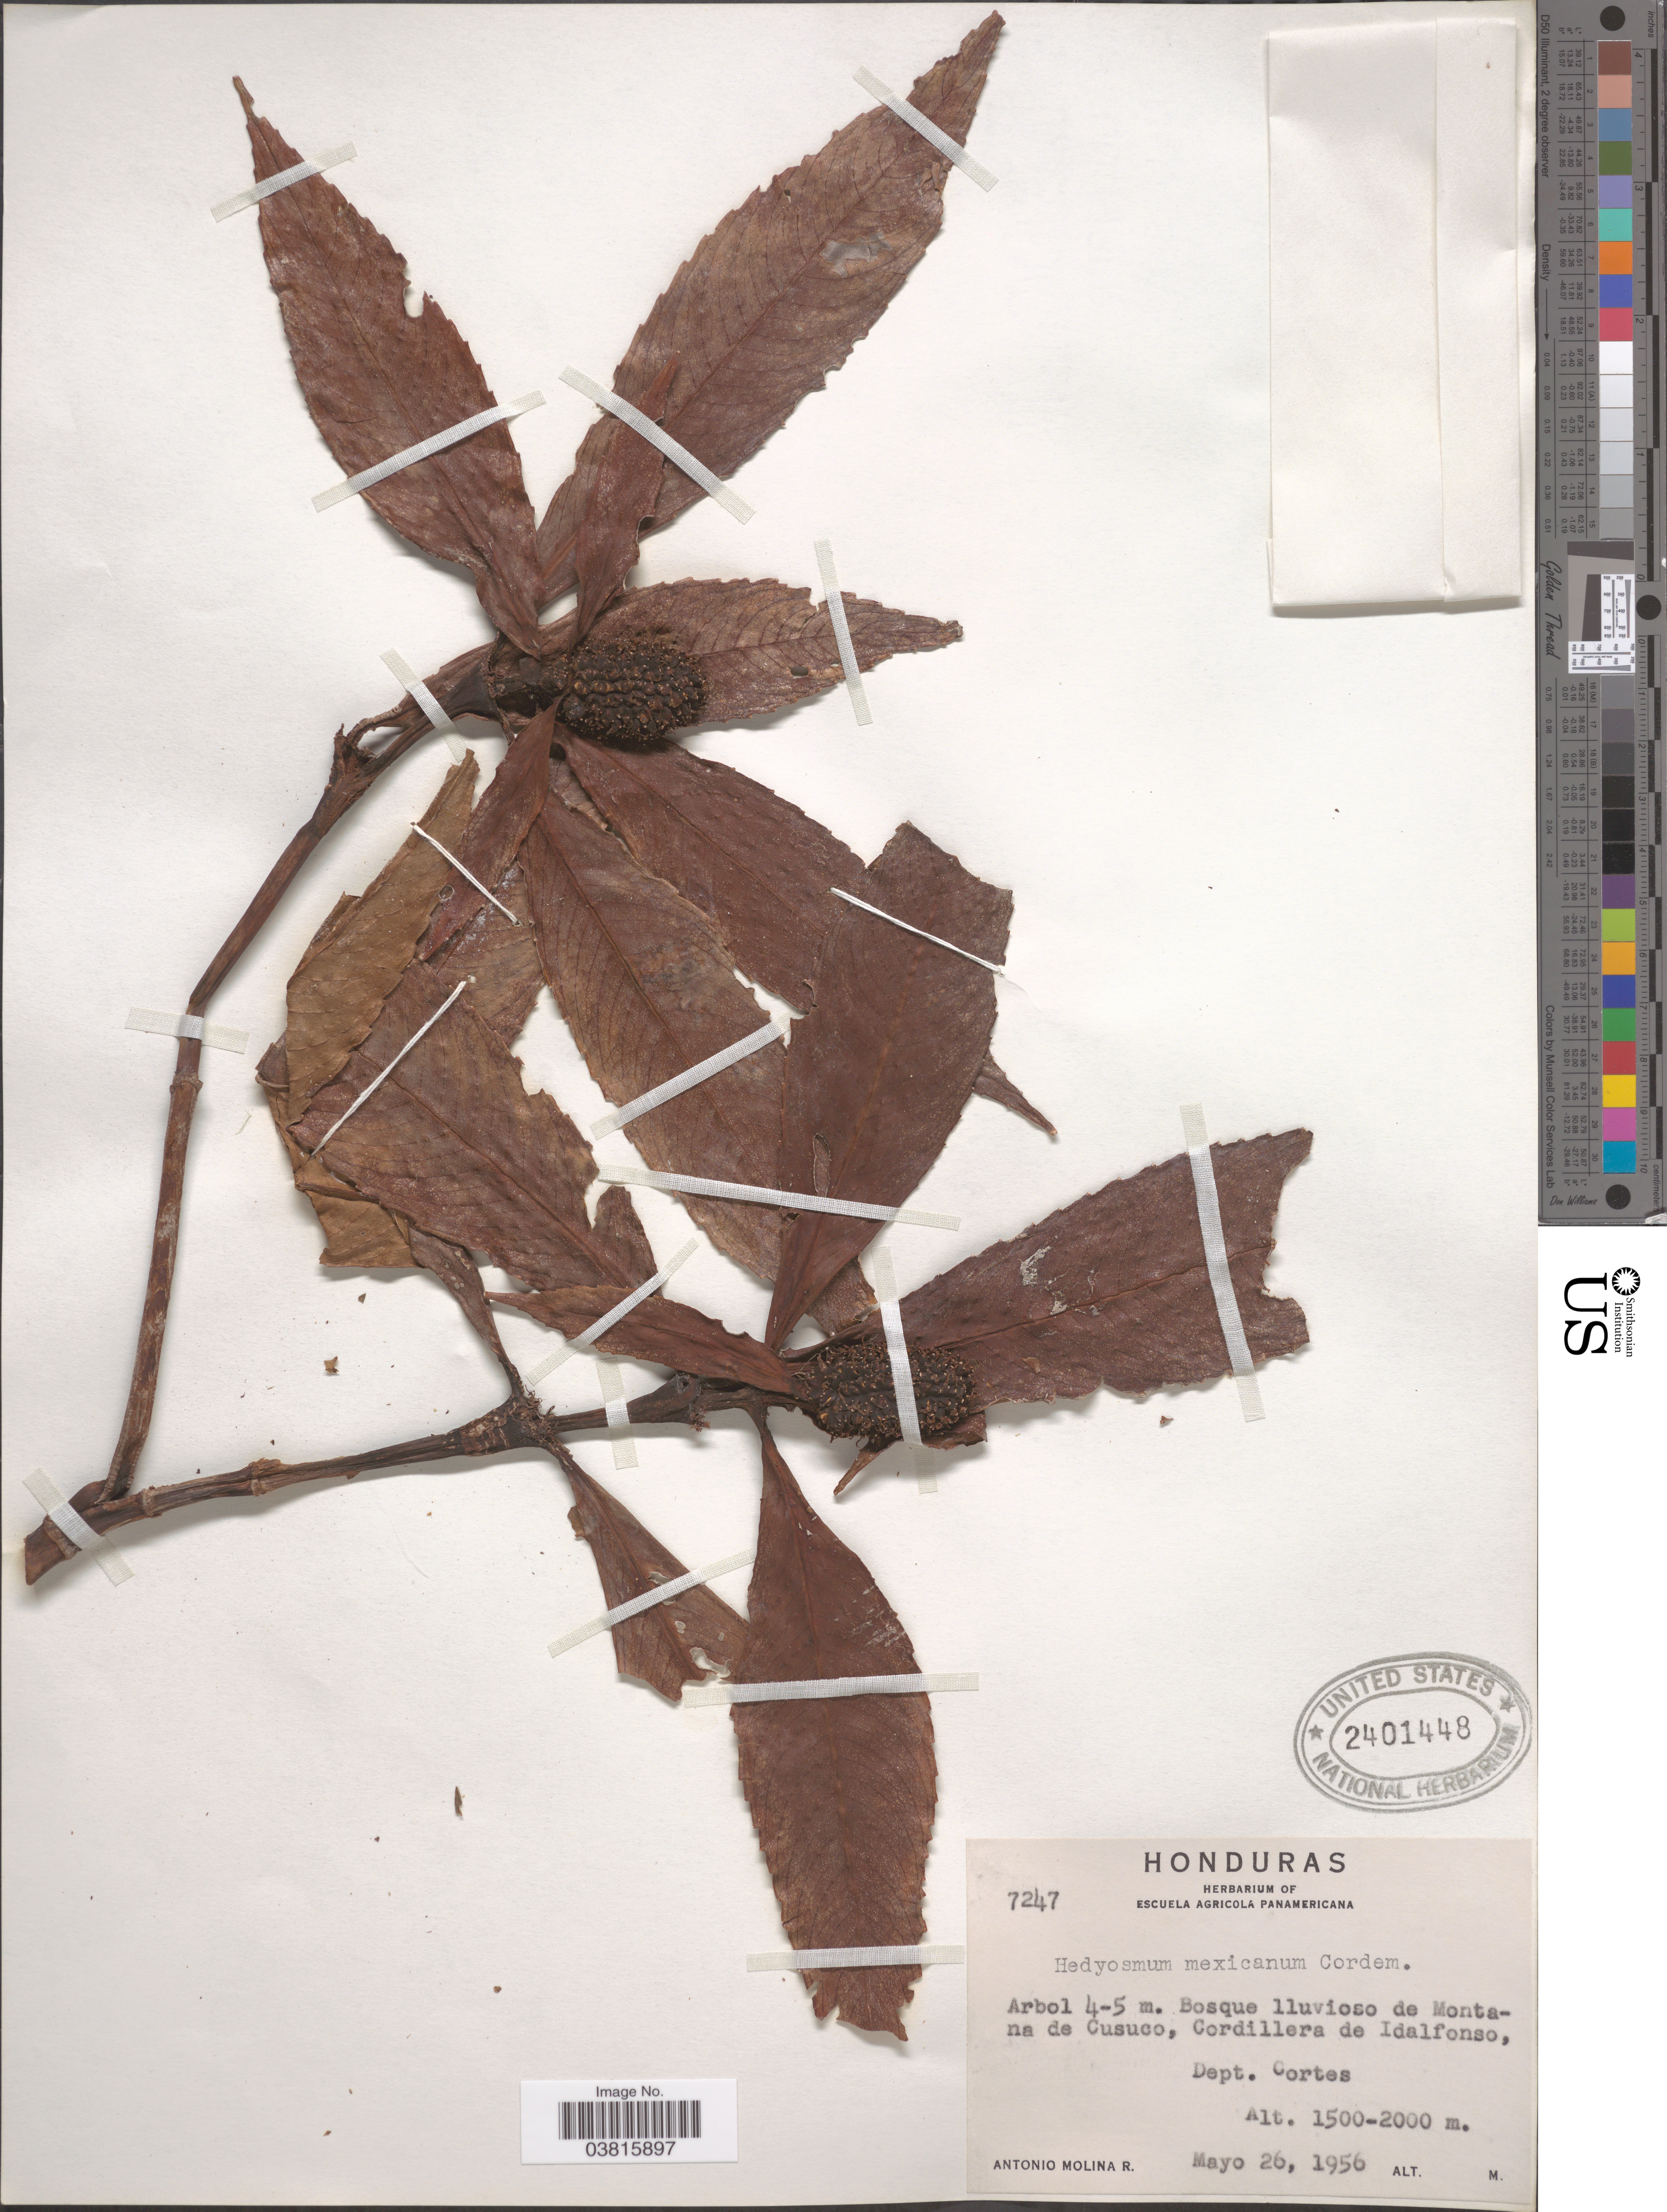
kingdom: Plantae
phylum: Tracheophyta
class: Magnoliopsida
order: Chloranthales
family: Chloranthaceae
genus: Hedyosmum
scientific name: Hedyosmum artocarpus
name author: Solms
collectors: A. Molina R.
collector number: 7247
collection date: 1956-05-26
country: Honduras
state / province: Cortes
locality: Bosque lluvioso de Montana de Cusuco, Cordillera de Idalfonso, Dept. Cortes.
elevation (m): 1500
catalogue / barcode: US 2401448